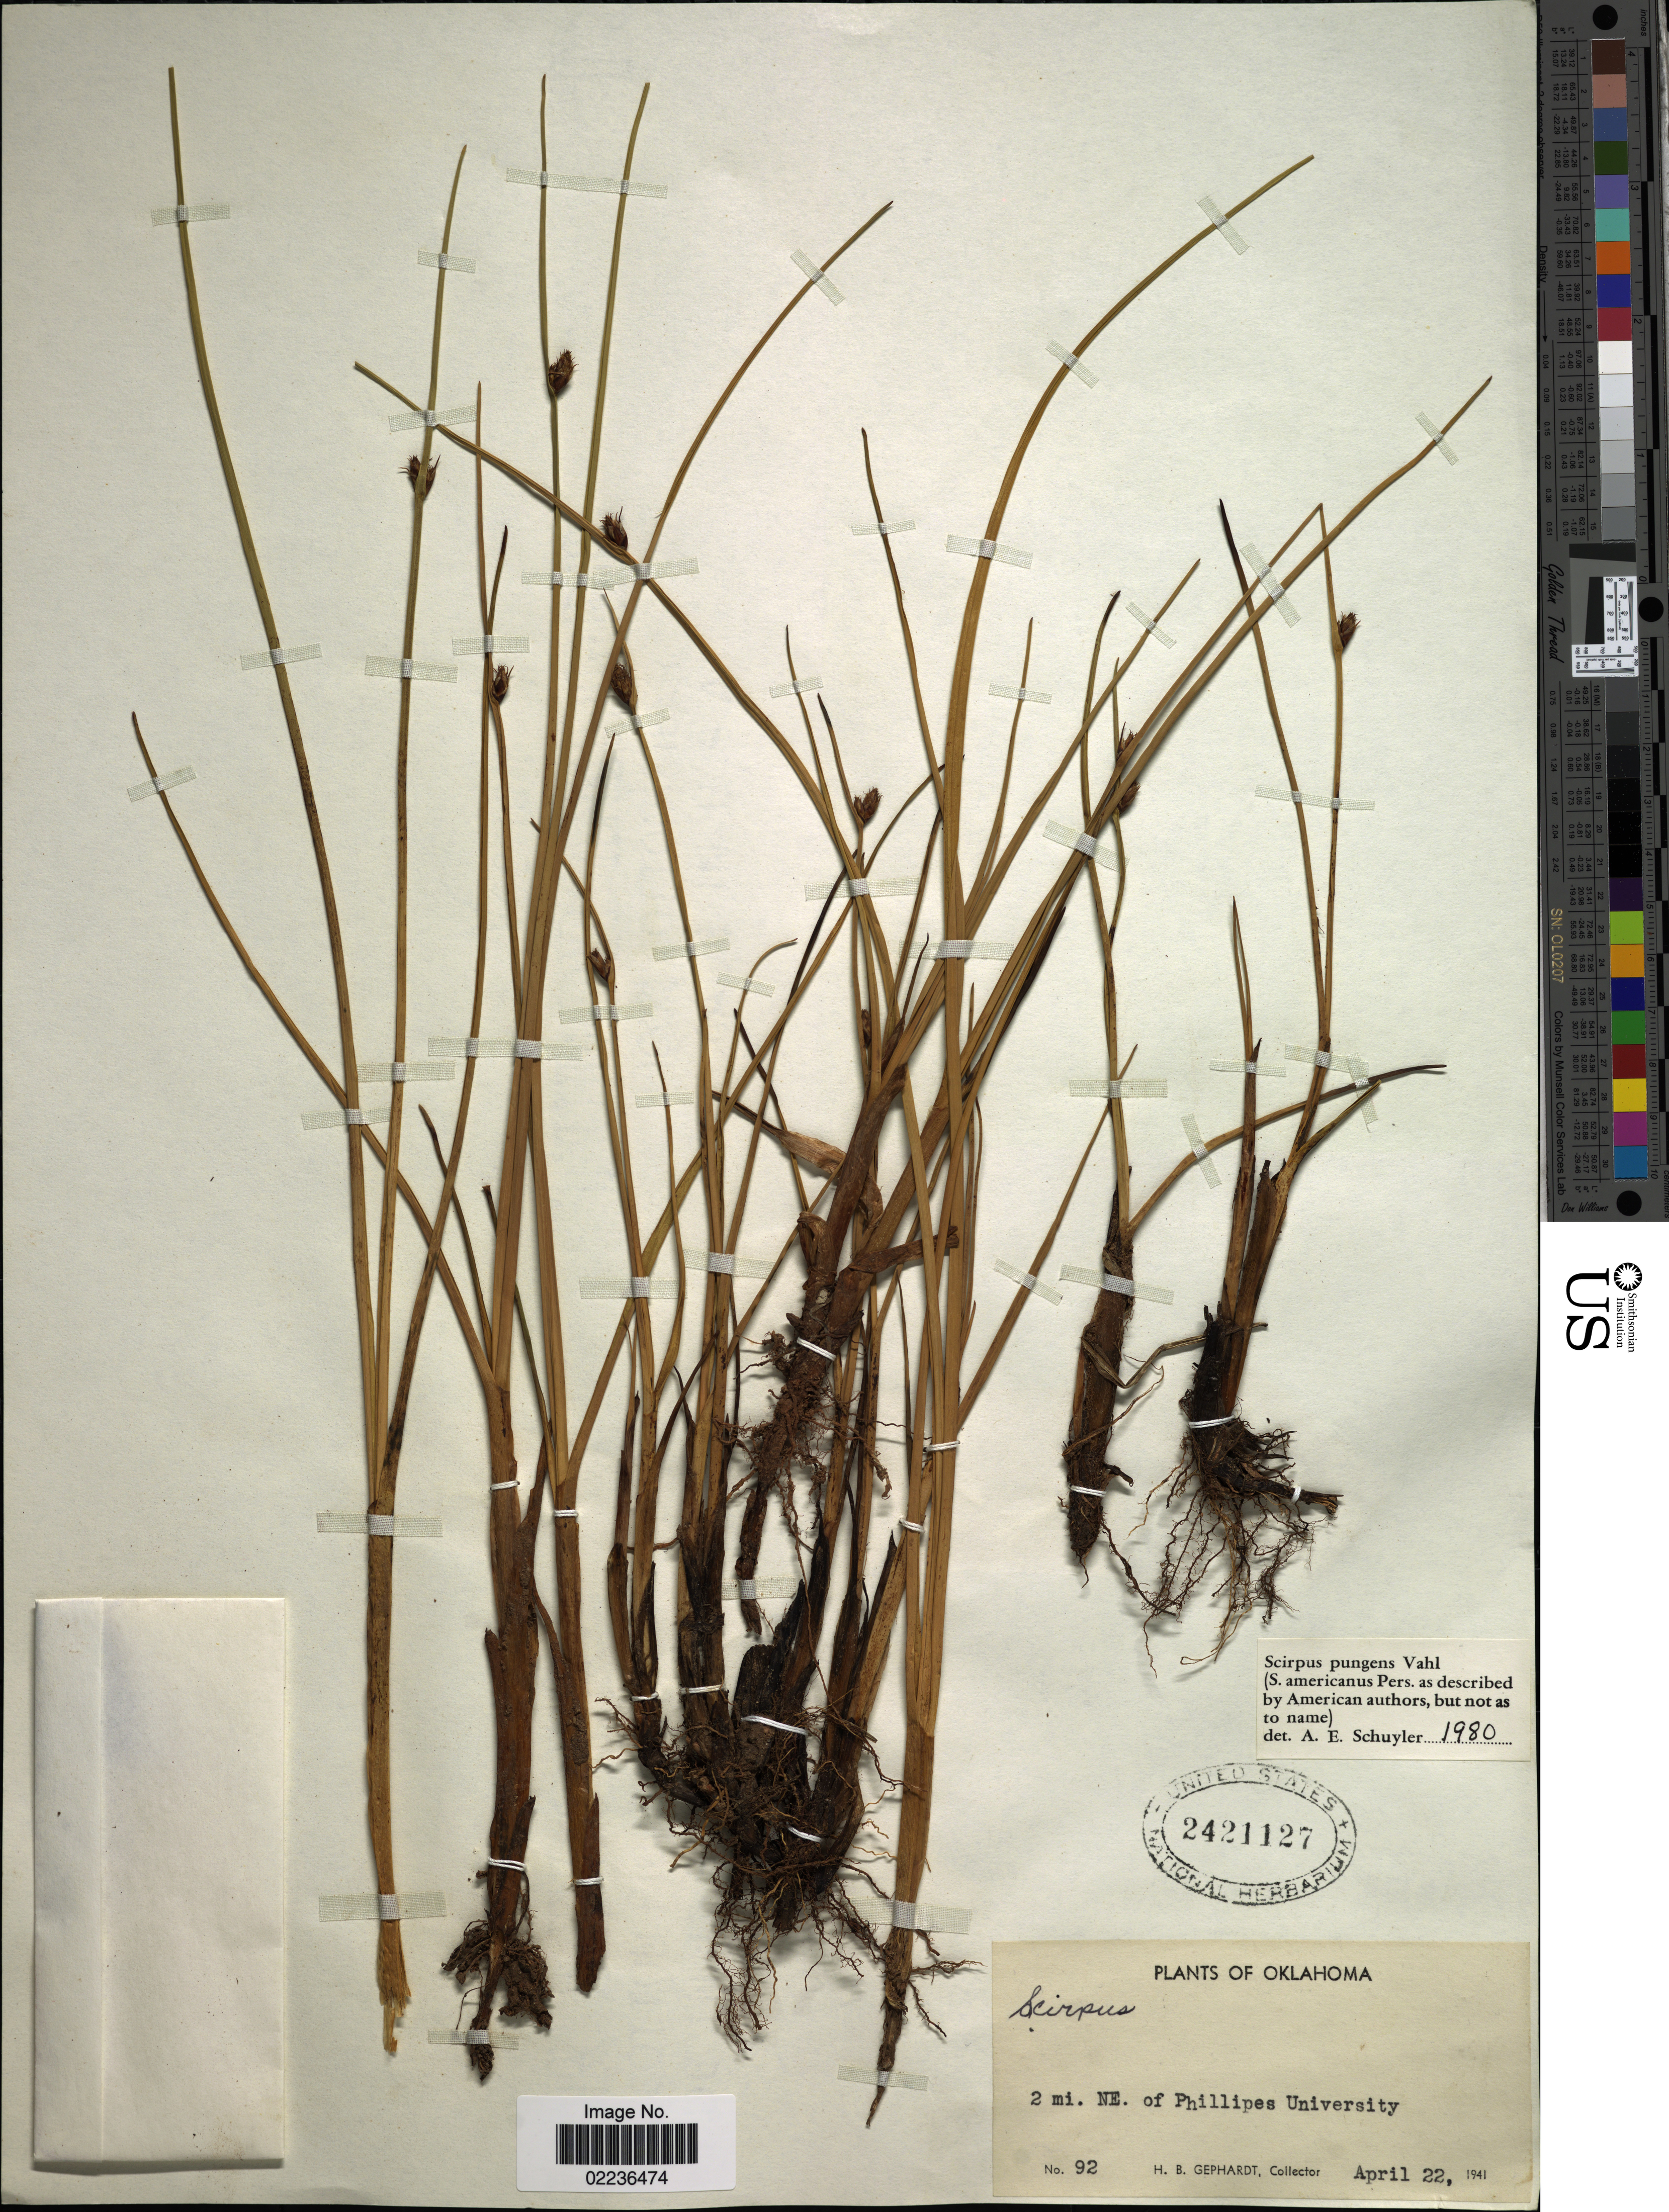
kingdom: Plantae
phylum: Tracheophyta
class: Liliopsida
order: Poales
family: Cyperaceae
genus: Schoenoplectus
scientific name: Schoenoplectus pungens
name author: (Vahl) Palla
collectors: H. Gephart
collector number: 92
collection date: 1941-04-22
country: United States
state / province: Oklahoma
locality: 2 mi. NE. of Phillipes University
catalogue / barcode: US 2421127